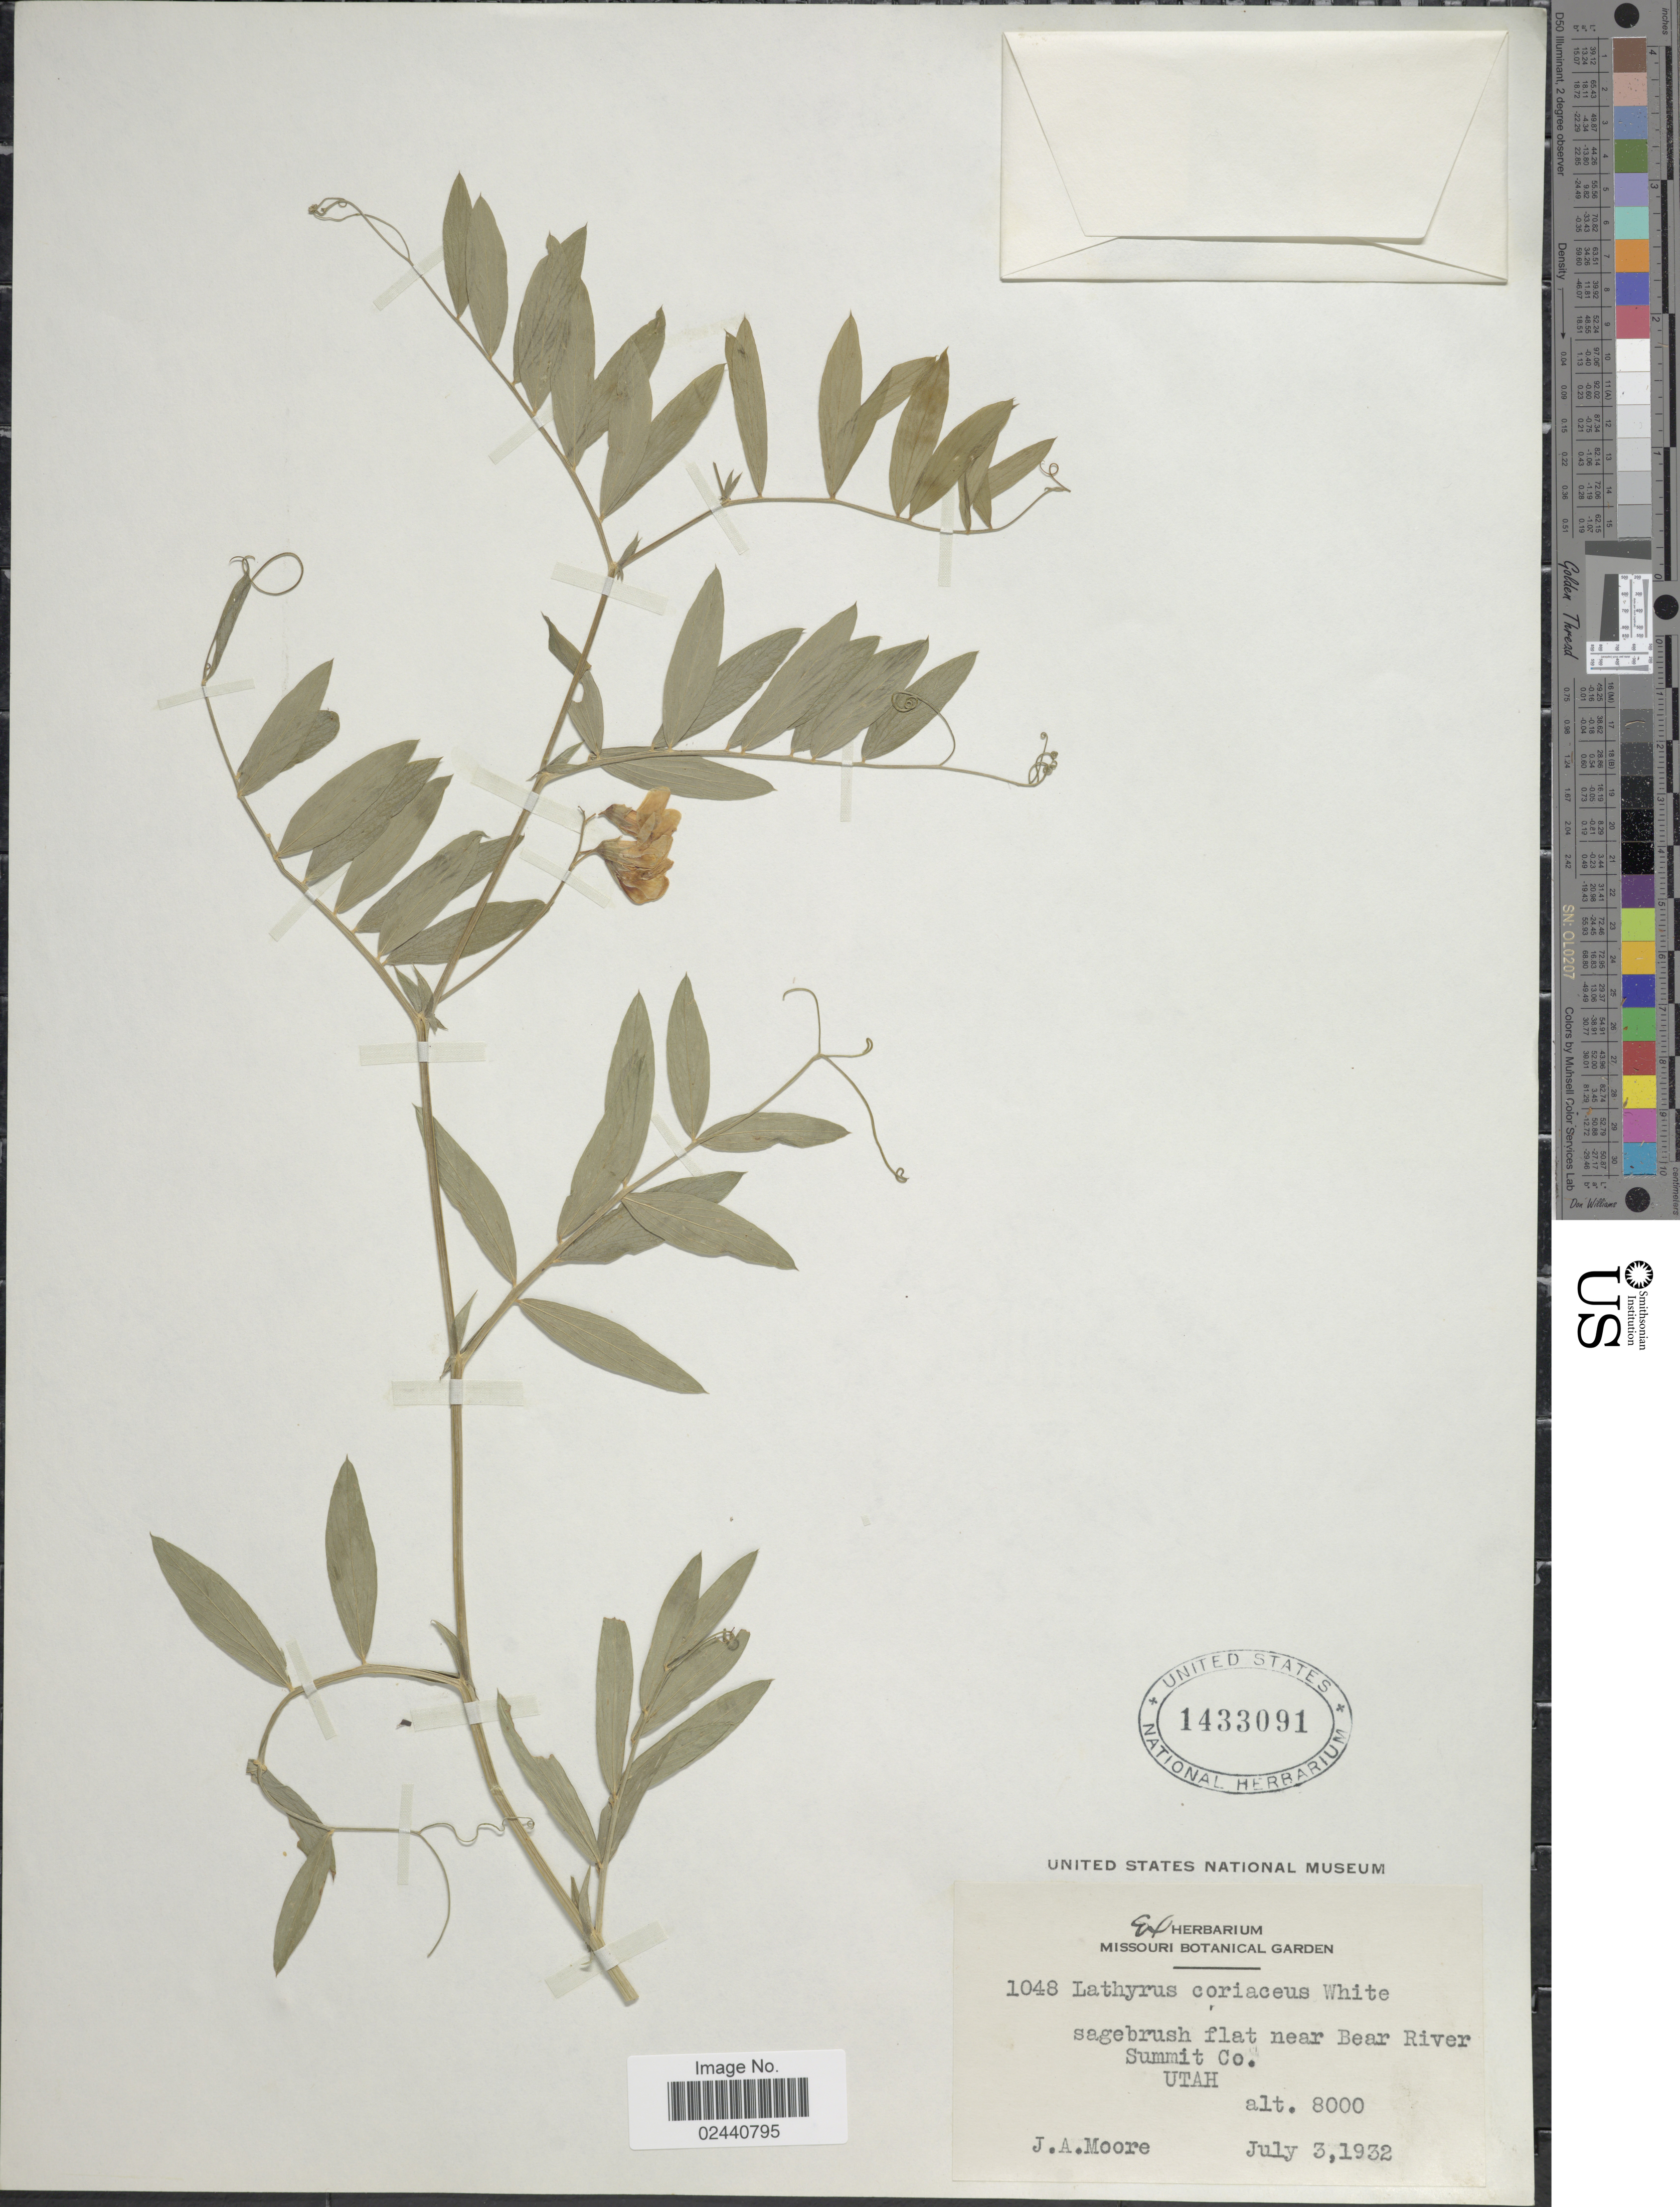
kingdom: Plantae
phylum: Tracheophyta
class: Magnoliopsida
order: Fabales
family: Fabaceae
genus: Lathyrus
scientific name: Lathyrus lanszwertii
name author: Kellogg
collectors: J. A. Moore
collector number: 1048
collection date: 1932-07-03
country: United States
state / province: Utah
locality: Sagebrush flat near Bear River Summit Co., Utah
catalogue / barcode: US 1433091